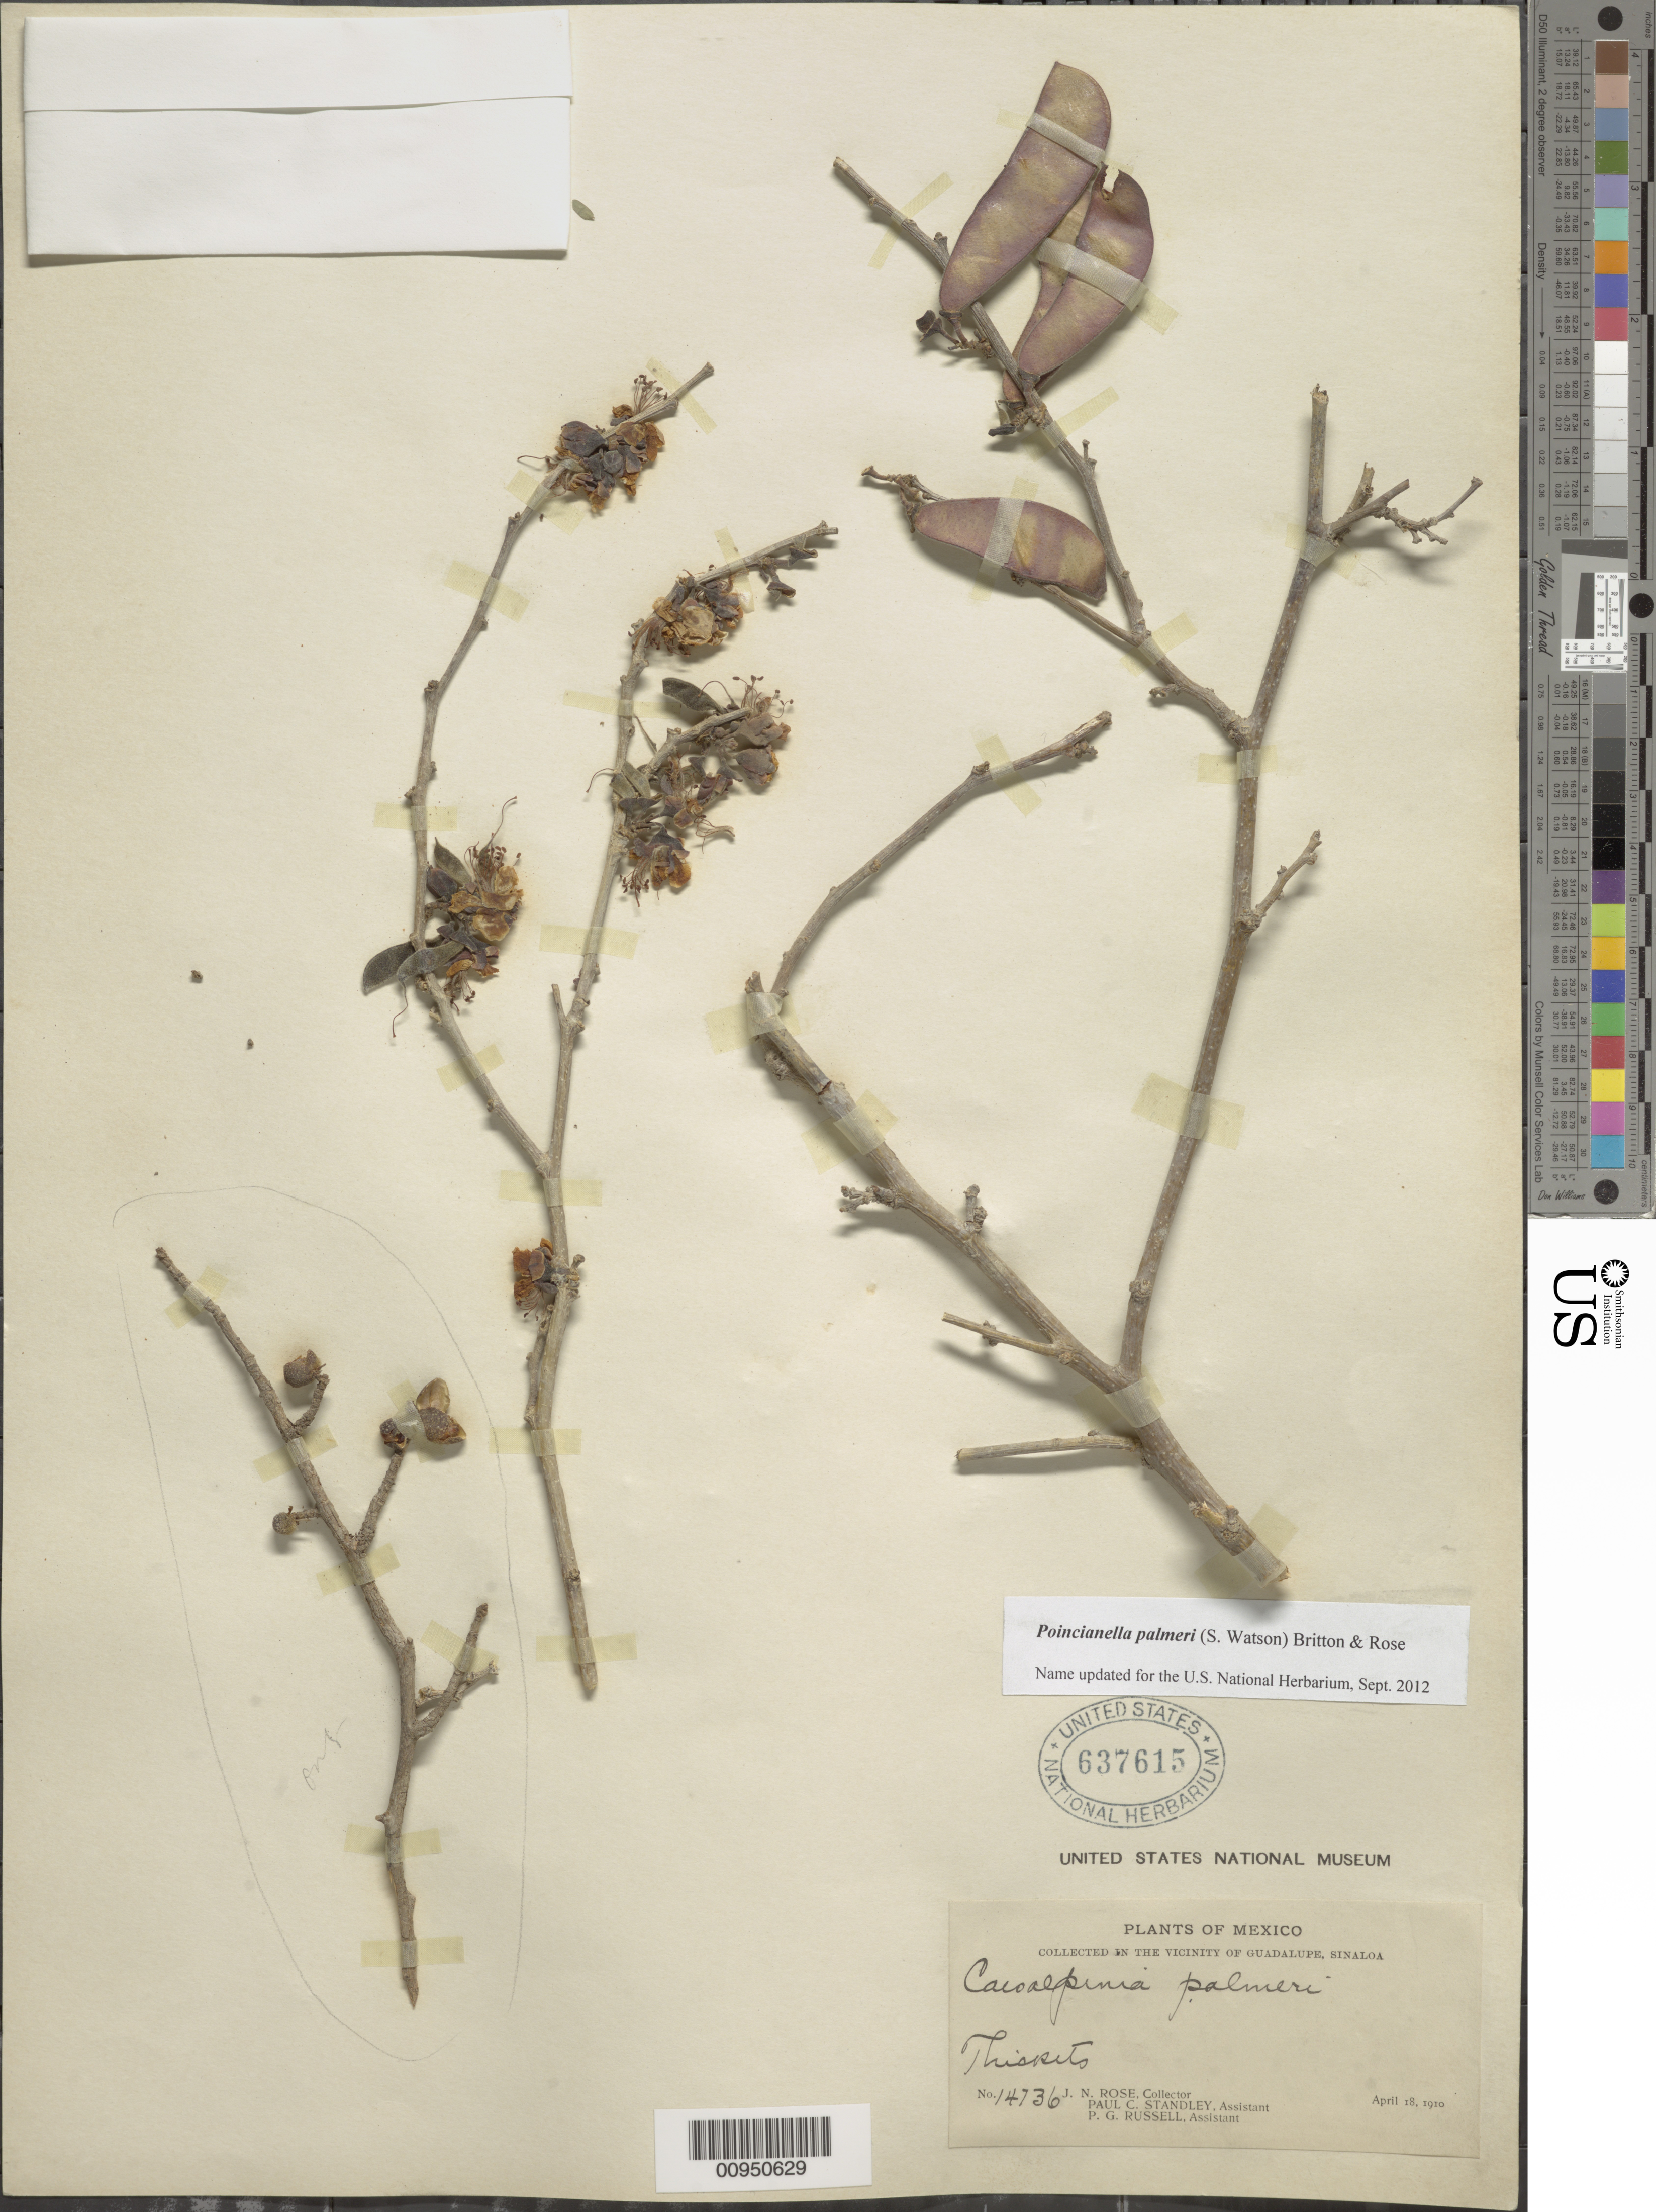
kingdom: Plantae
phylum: Tracheophyta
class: Magnoliopsida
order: Fabales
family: Fabaceae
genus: Erythrostemon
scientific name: Erythrostemon palmeri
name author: (S. Watson) Gagnon & G.P. Lewis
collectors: J. N. Rose, P. C. Standley & P. G. Russell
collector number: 14736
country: Mexico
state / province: Sinaloa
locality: Guadalupe, Thispets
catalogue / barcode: US 637615